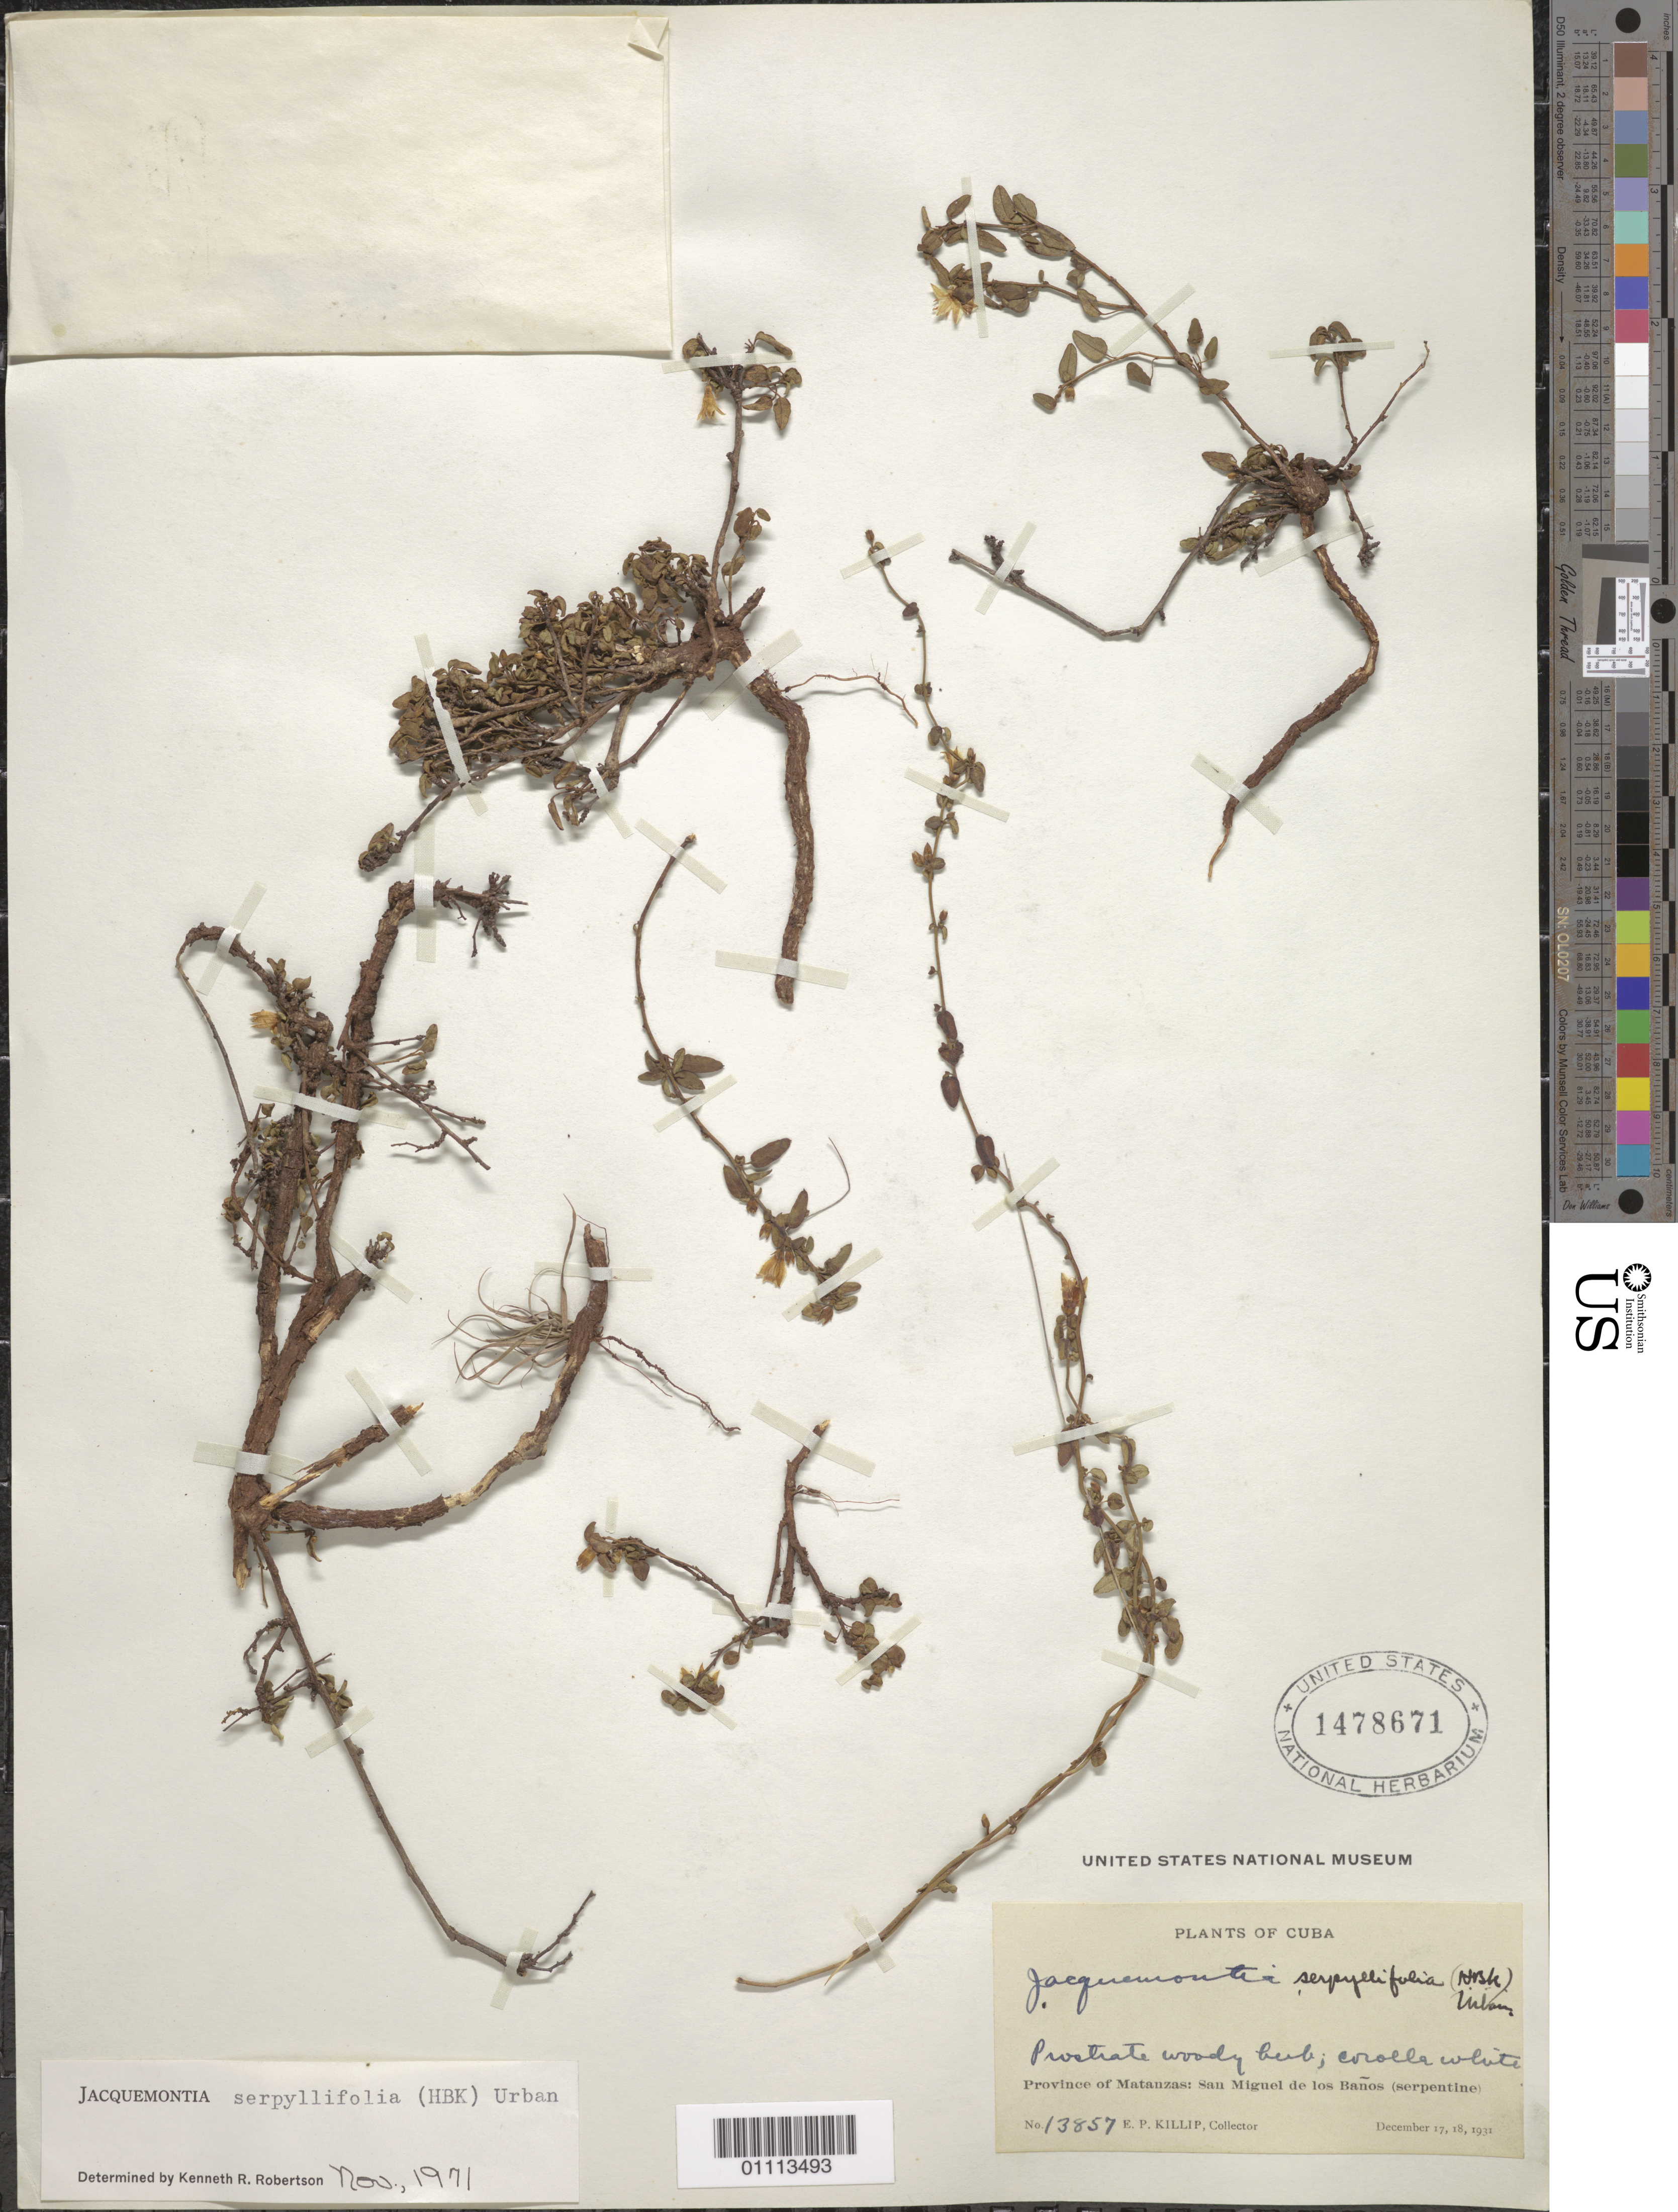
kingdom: Plantae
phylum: Tracheophyta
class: Magnoliopsida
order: Solanales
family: Convolvulaceae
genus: Jacquemontia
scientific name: Jacquemontia pentanthos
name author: (Jacq.) G. Don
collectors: E. P. Killip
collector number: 13857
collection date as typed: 17 Dec 1931 and 18 Dec 1931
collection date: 1931-12-17,1931-12-18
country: Cuba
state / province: Matanzas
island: Cuba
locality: San Miguel de los Banos (serpentine)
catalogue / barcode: US 1478671